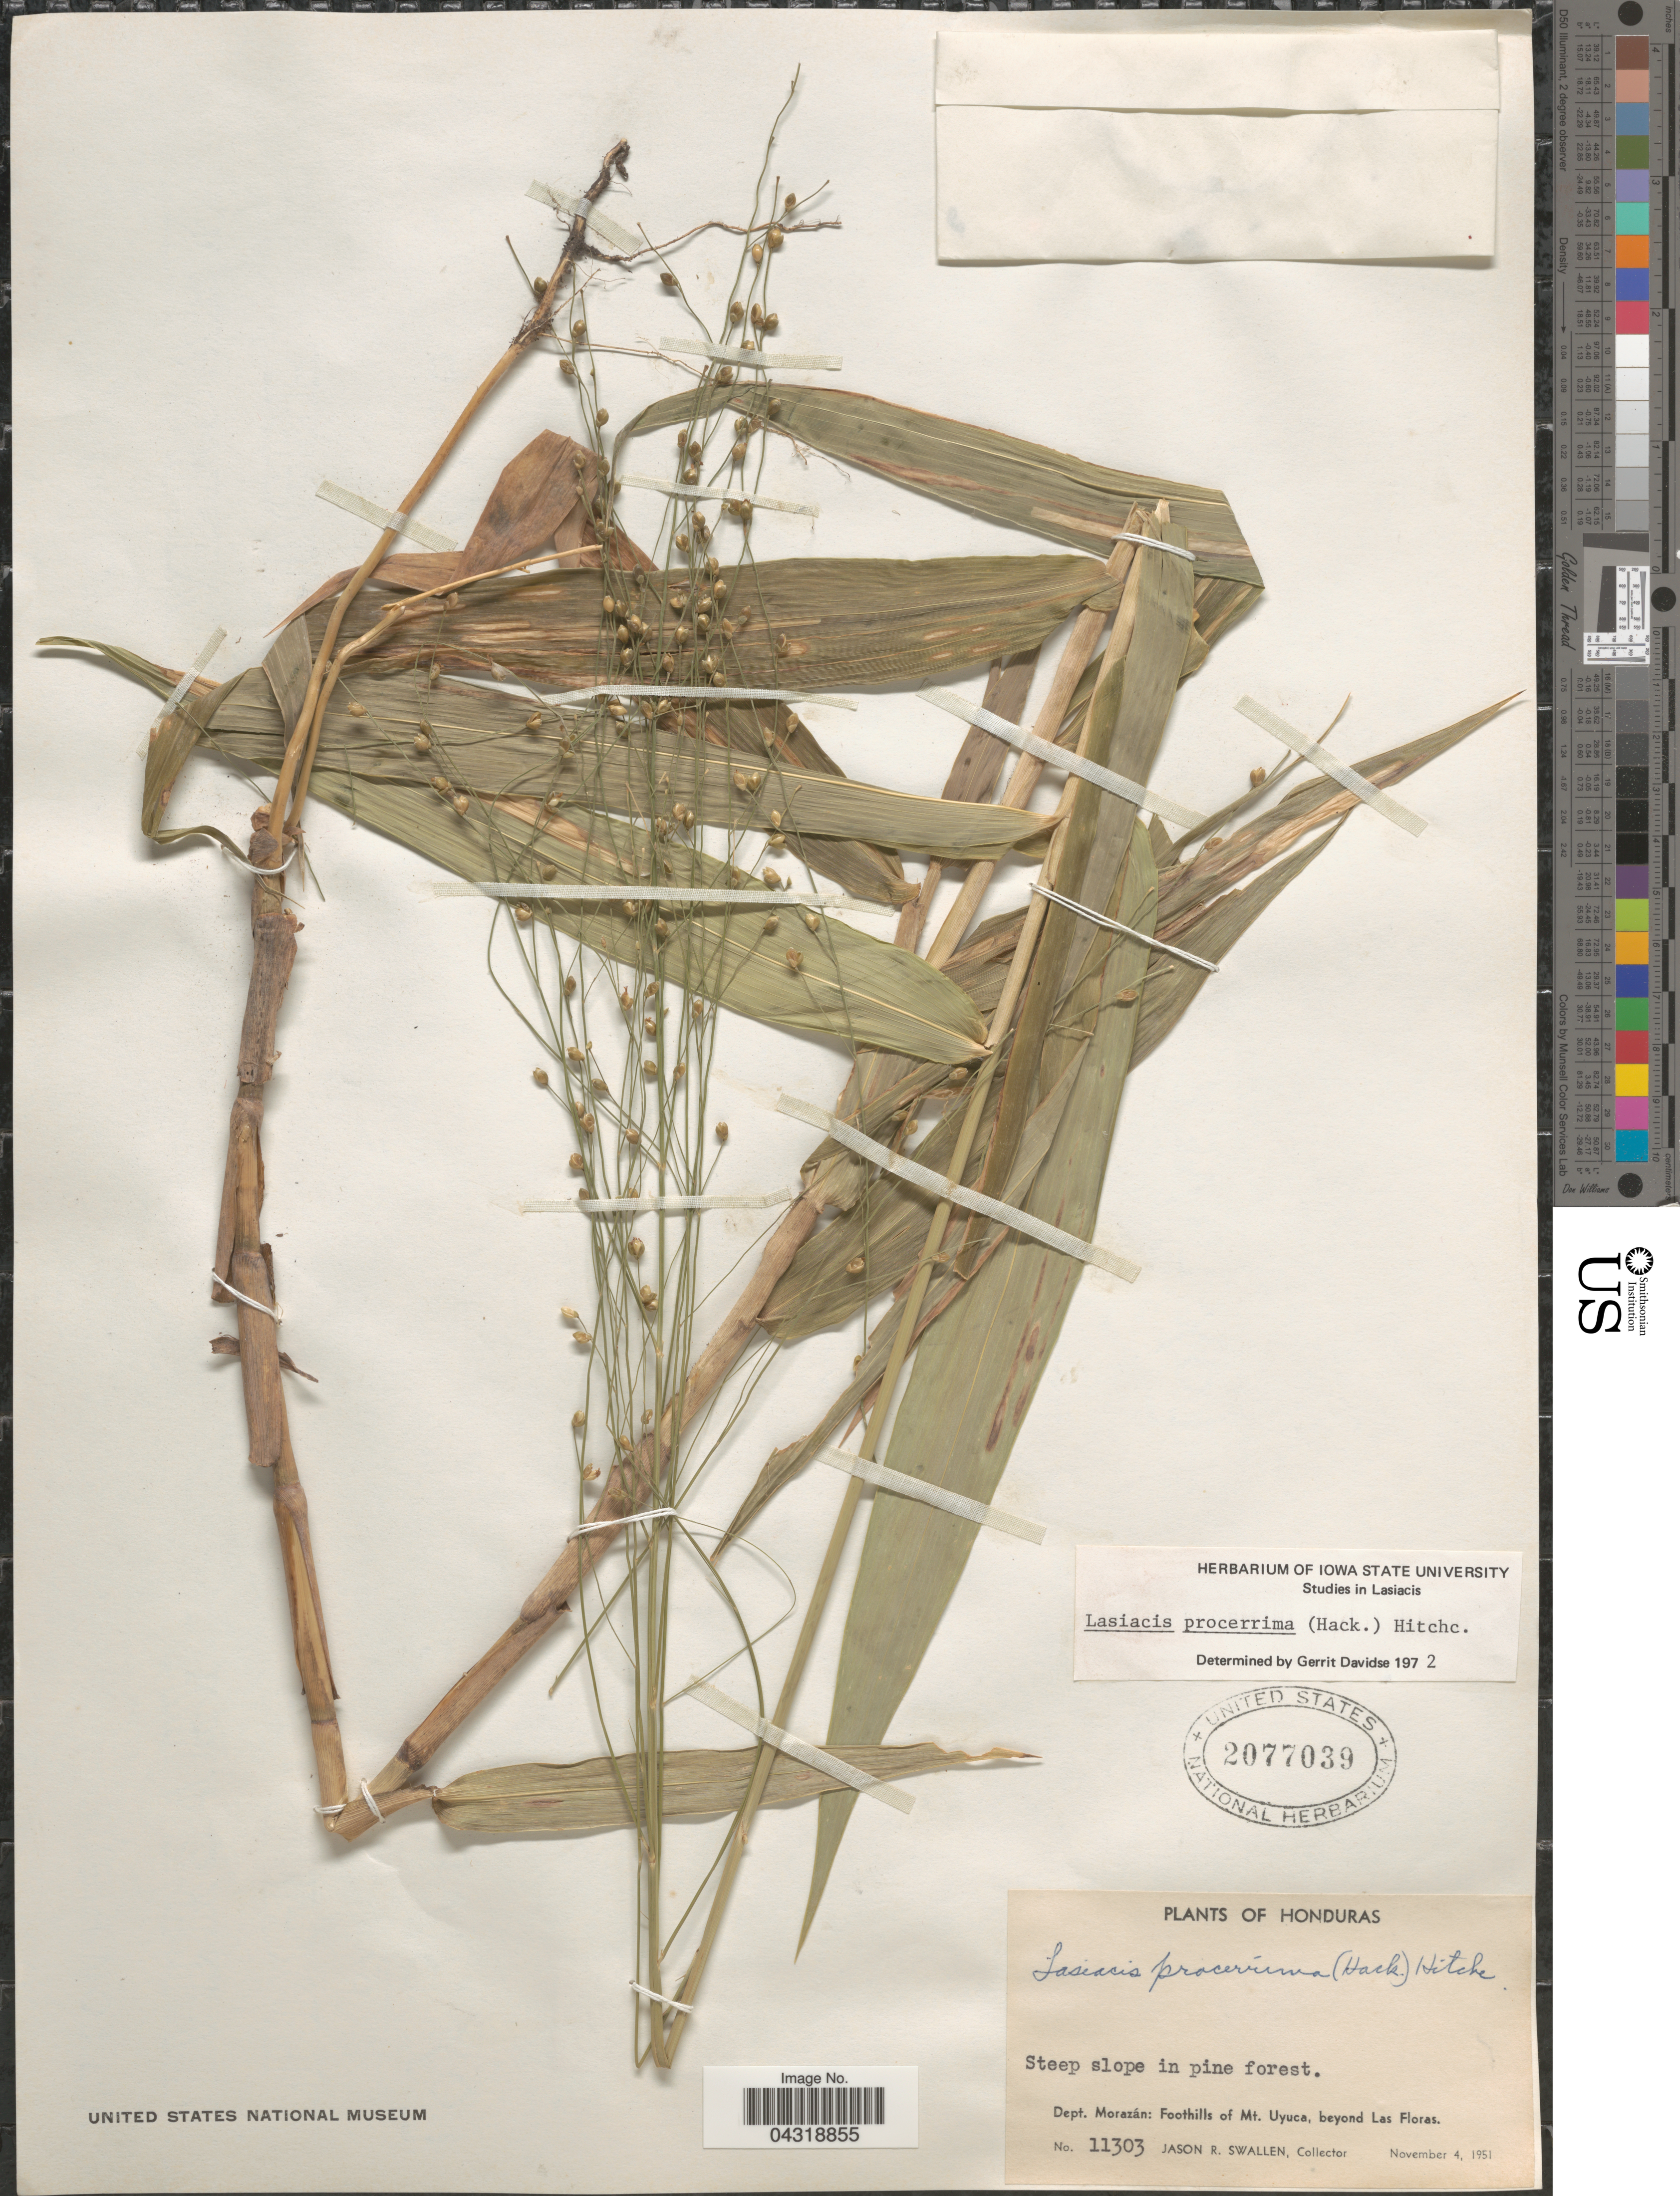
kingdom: Plantae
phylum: Tracheophyta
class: Liliopsida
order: Poales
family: Poaceae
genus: Lasiacis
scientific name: Lasiacis procerrima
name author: (Hack.) Hitchc.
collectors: J. R. Swallen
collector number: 11303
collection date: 1951-11-04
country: Honduras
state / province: Fco. Morazán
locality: Steep slope in pine forest. Dept. Morazán: Foothills of Mt. Uyuca, beyond Las Floras.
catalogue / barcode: US 2077039